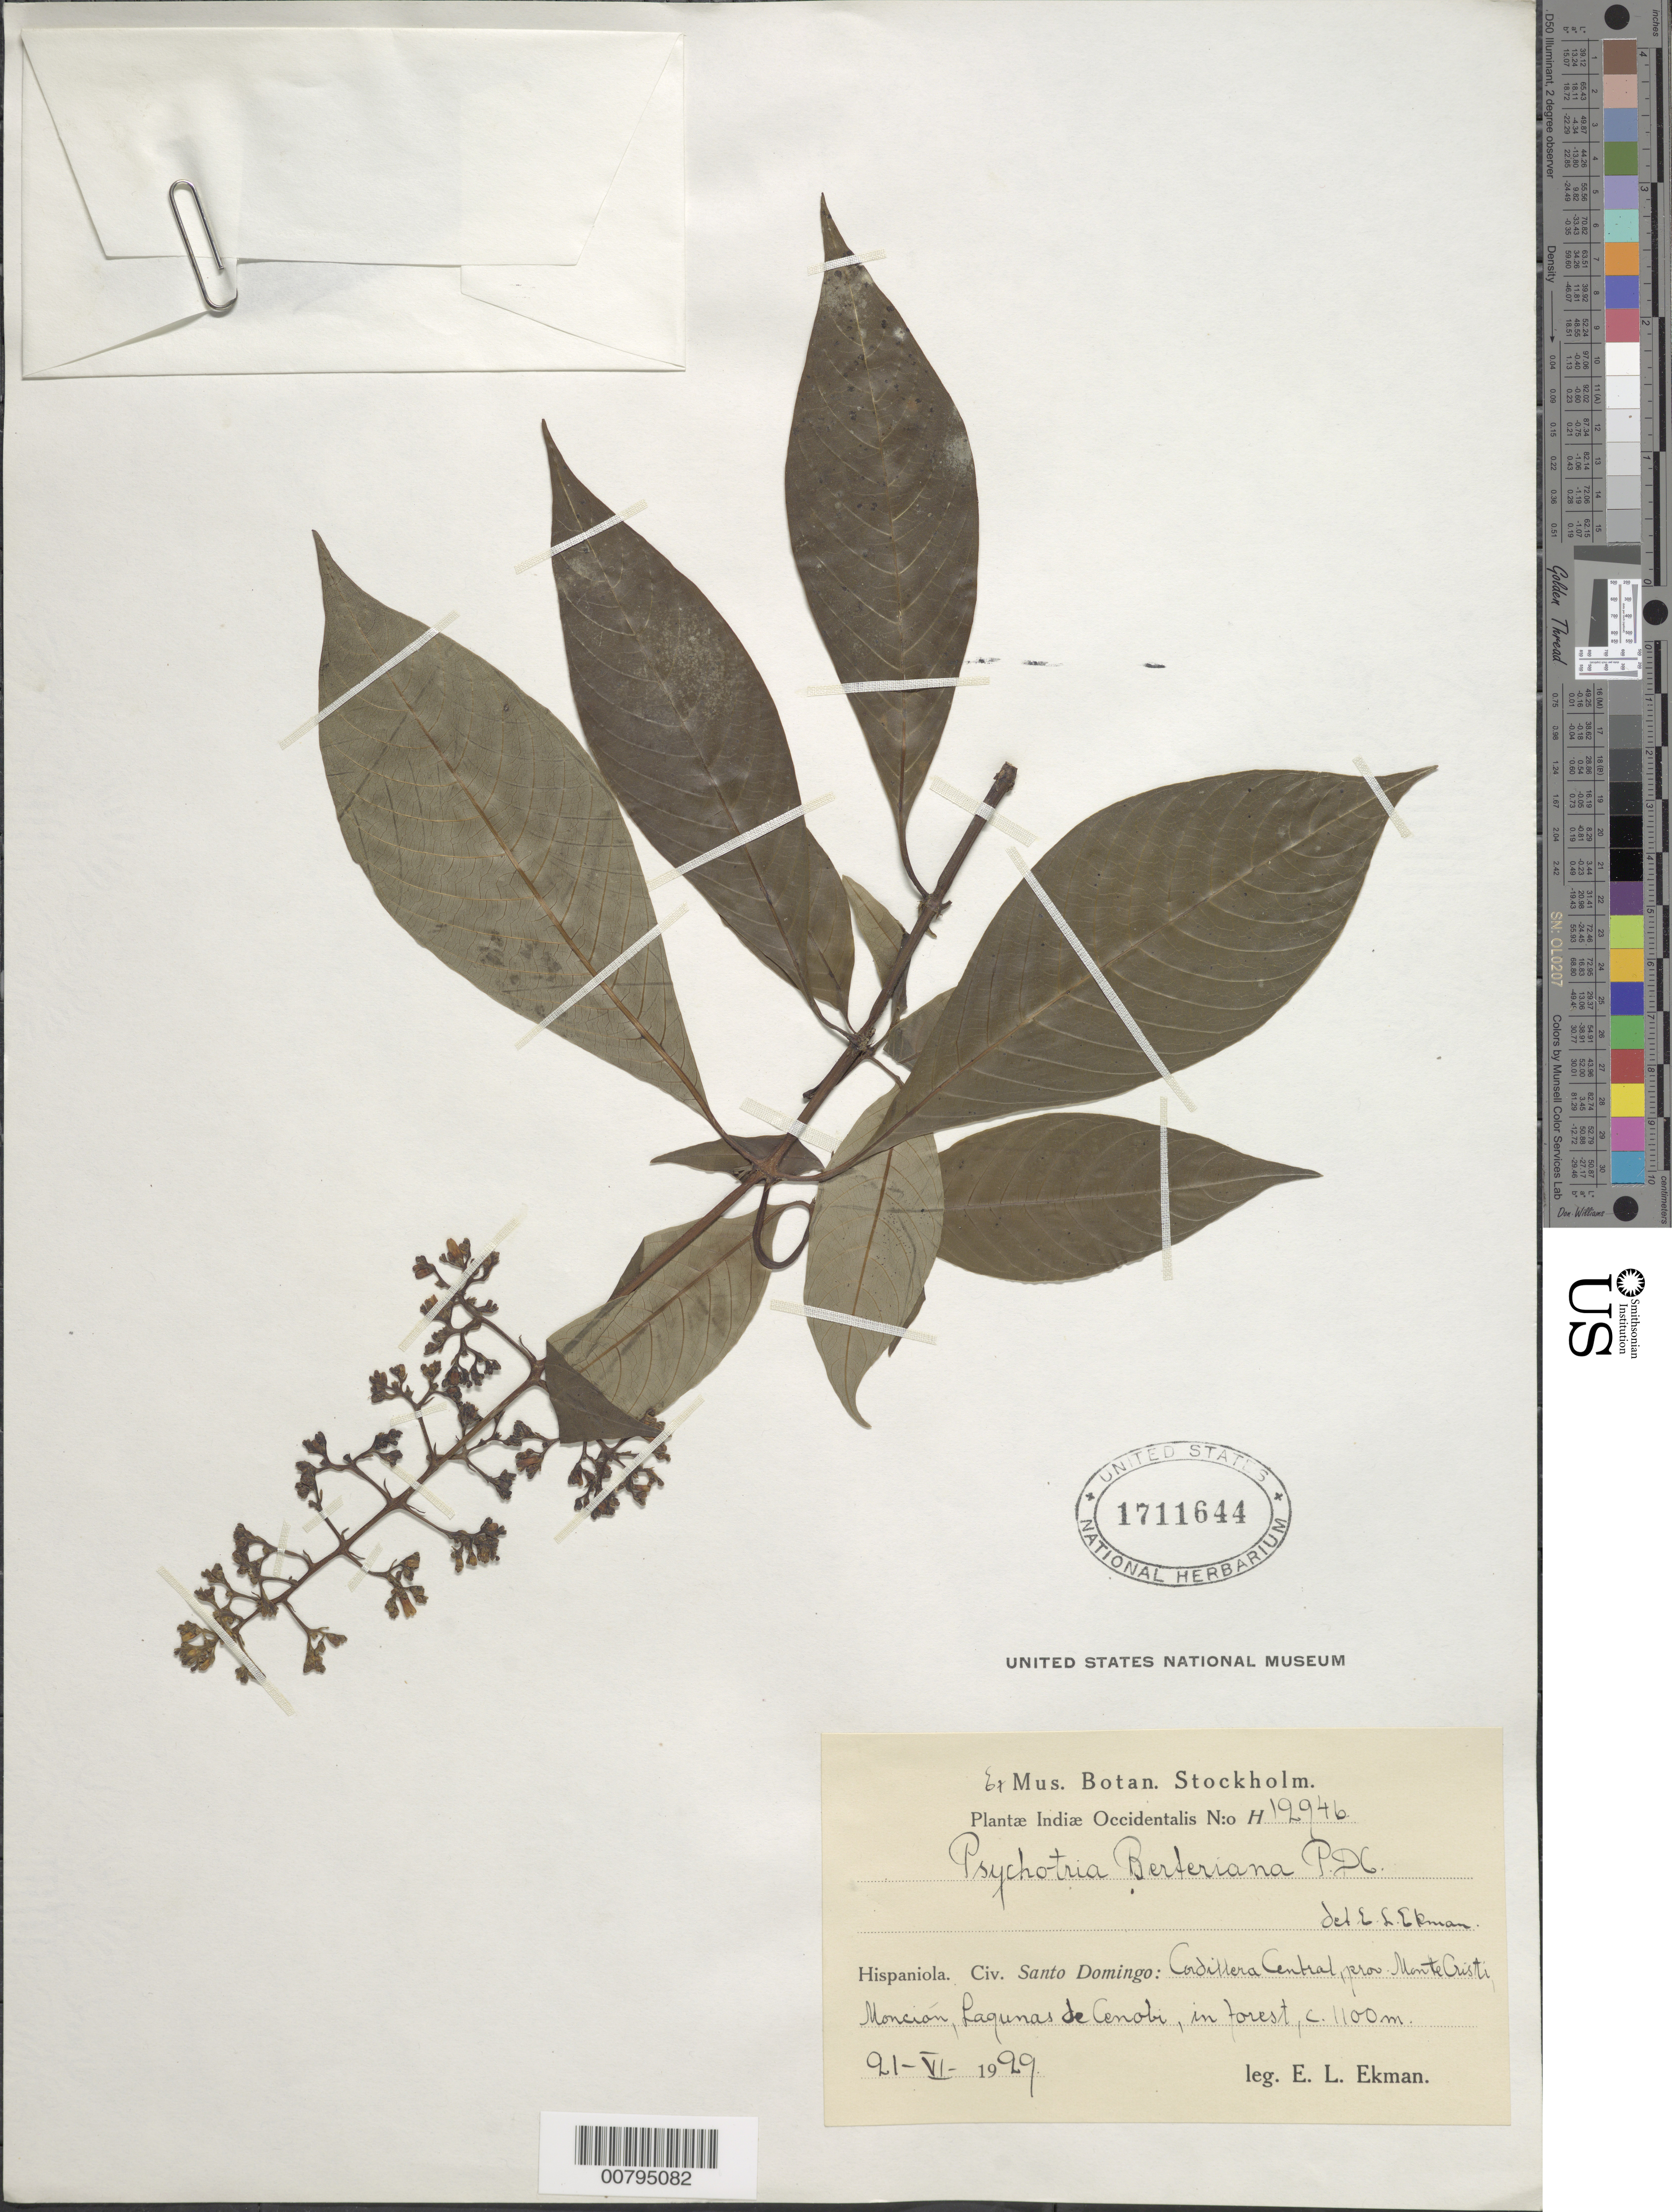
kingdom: Plantae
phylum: Tracheophyta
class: Magnoliopsida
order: Gentianales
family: Rubiaceae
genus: Psychotria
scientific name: Psychotria berteroana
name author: DC.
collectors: E. L. Ekman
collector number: H 12946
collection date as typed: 21 Jun 1929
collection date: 1929-06-21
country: Dominican Republic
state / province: Monte Cristi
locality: Civ. Santa Domingo: Cordillera Central. Moncion, Lagunas de Cenobi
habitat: In forest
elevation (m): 1100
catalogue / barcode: US 1711644